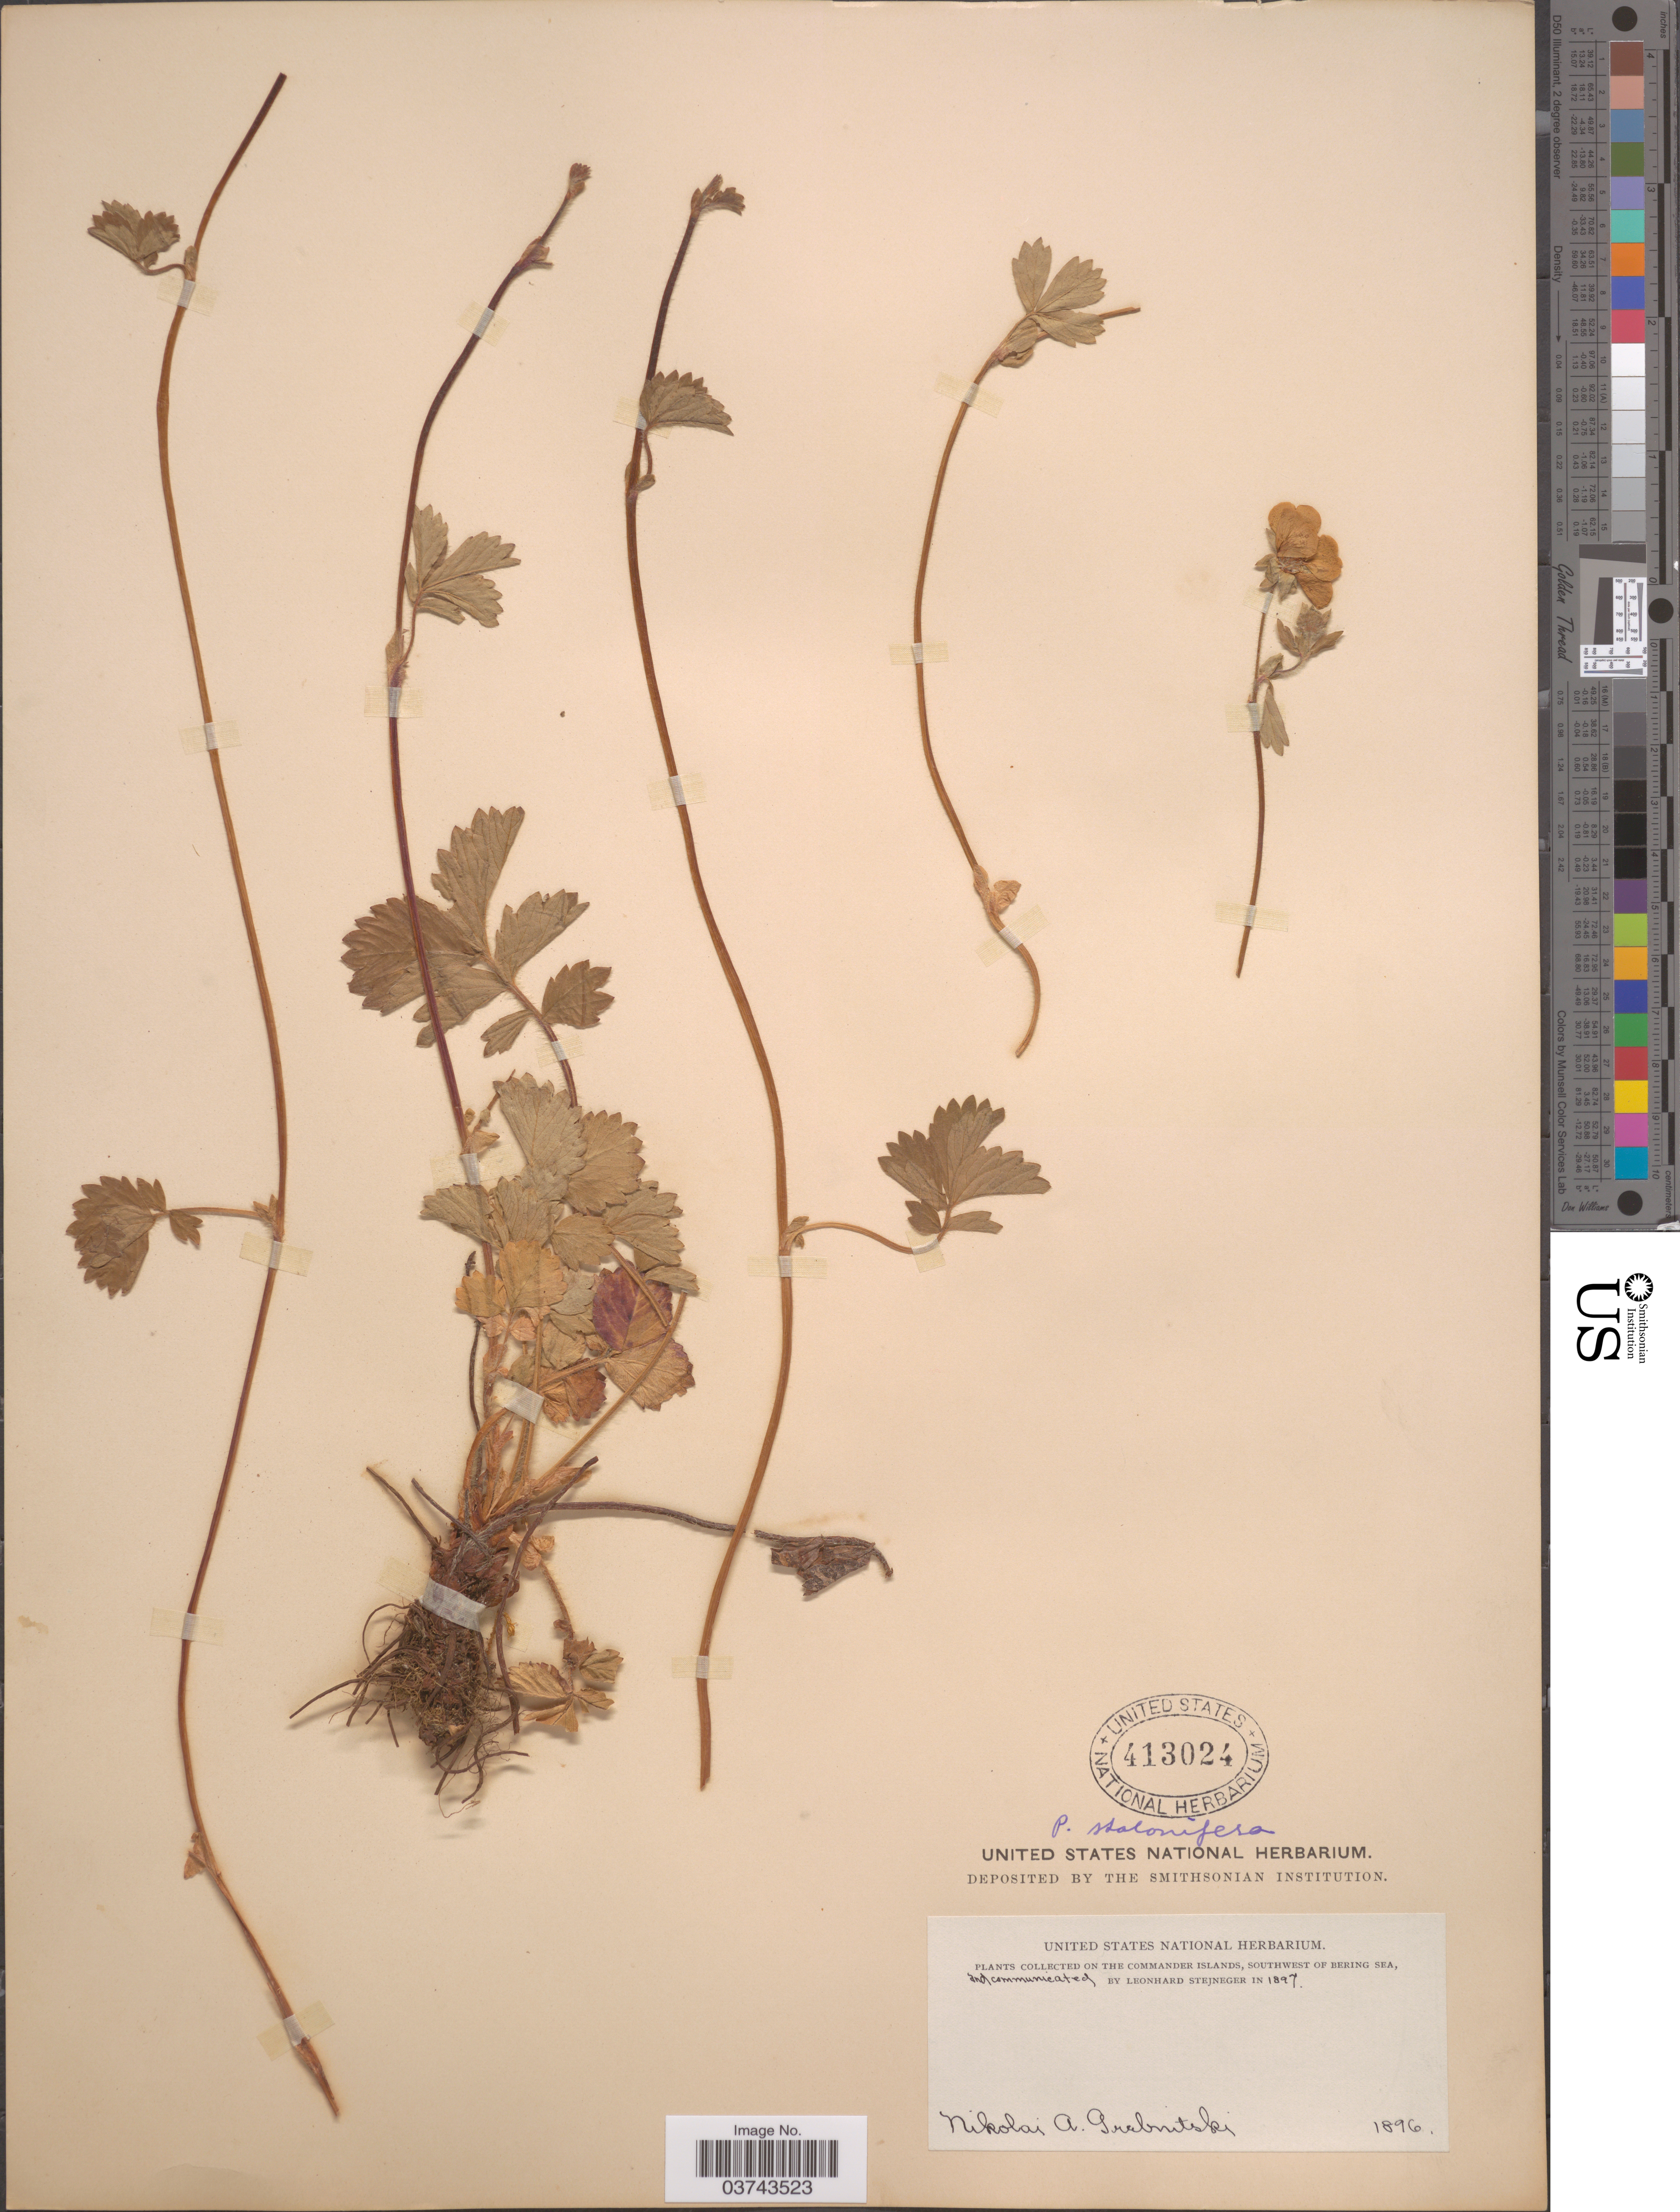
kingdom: Plantae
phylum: Tracheophyta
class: Magnoliopsida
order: Rosales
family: Rosaceae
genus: Potentilla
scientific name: Potentilla fragiformis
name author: Willd. ex D.F.K. Schltdl.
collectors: N. Grebritski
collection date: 1896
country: Russian Federation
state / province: Kamchatka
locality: The Commander Islands, Southwest of Bering Sea.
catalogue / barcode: US 413024